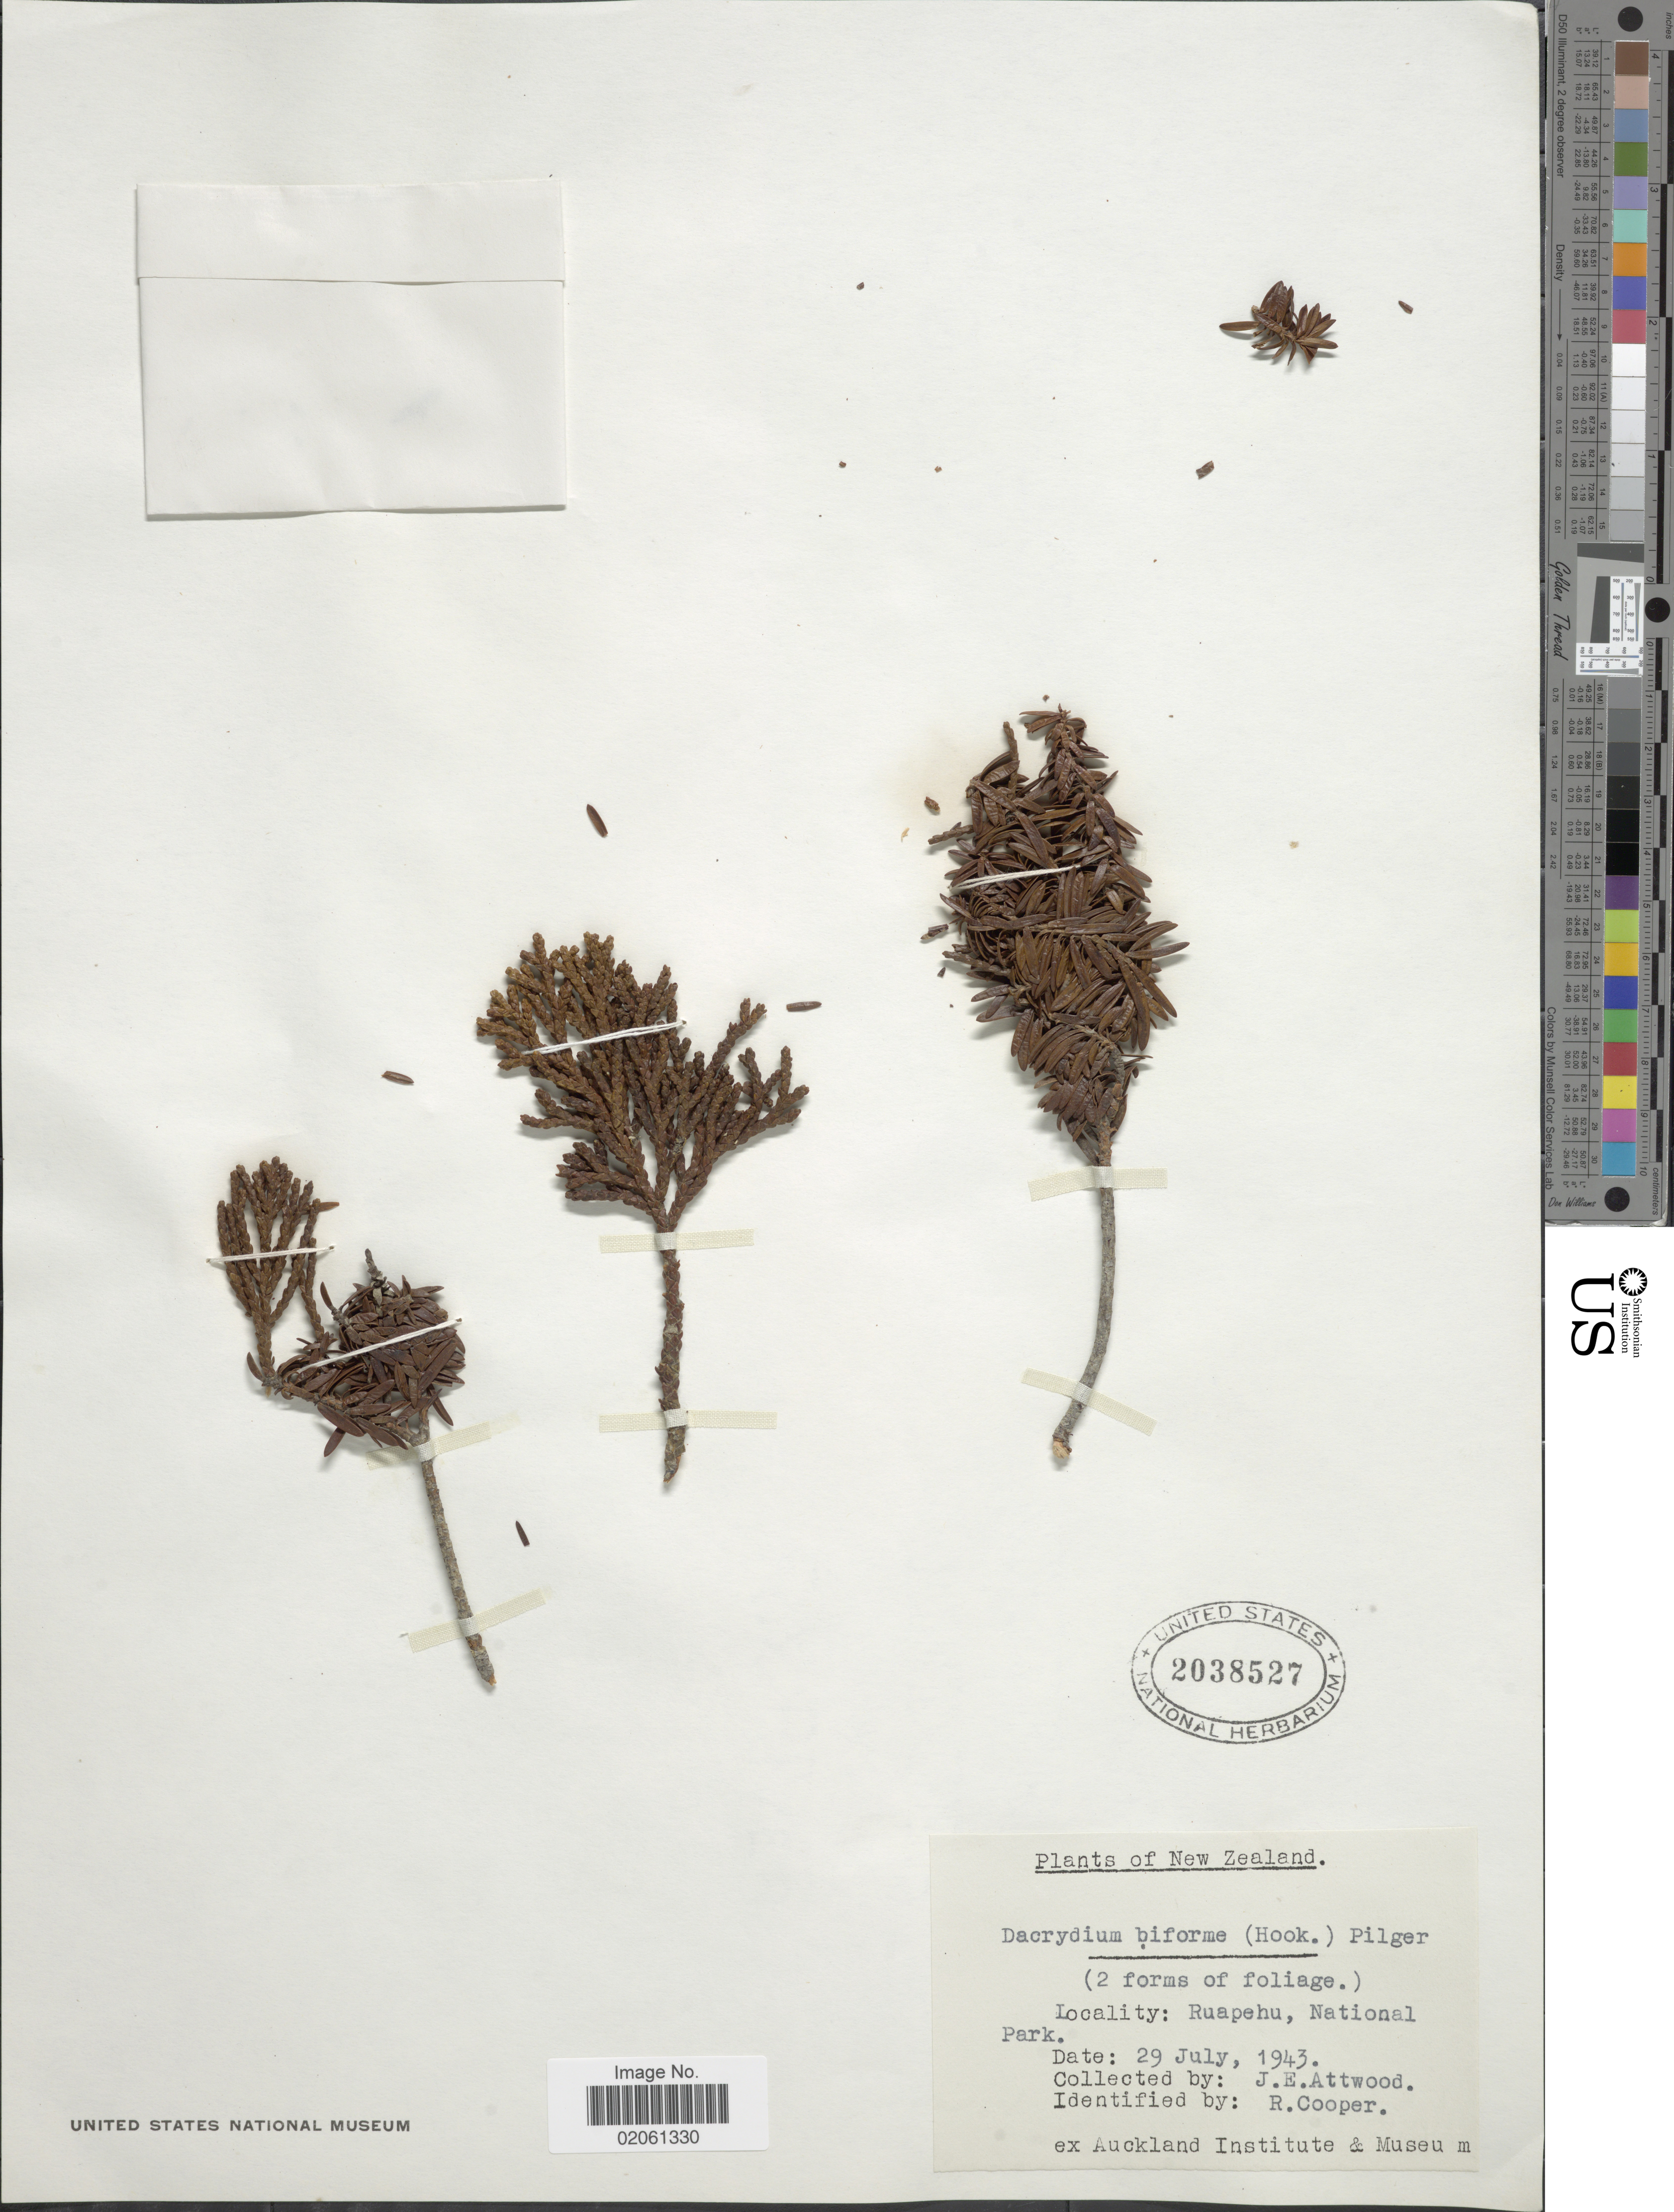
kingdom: Plantae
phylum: Tracheophyta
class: Pinopsida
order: Pinales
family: Podocarpaceae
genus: Dacrydium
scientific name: Dacrydium biforme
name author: Pilg.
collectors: J. Attwood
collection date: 1943-07-29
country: New Zealand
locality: Ruapehu, National Park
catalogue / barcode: US 2038527